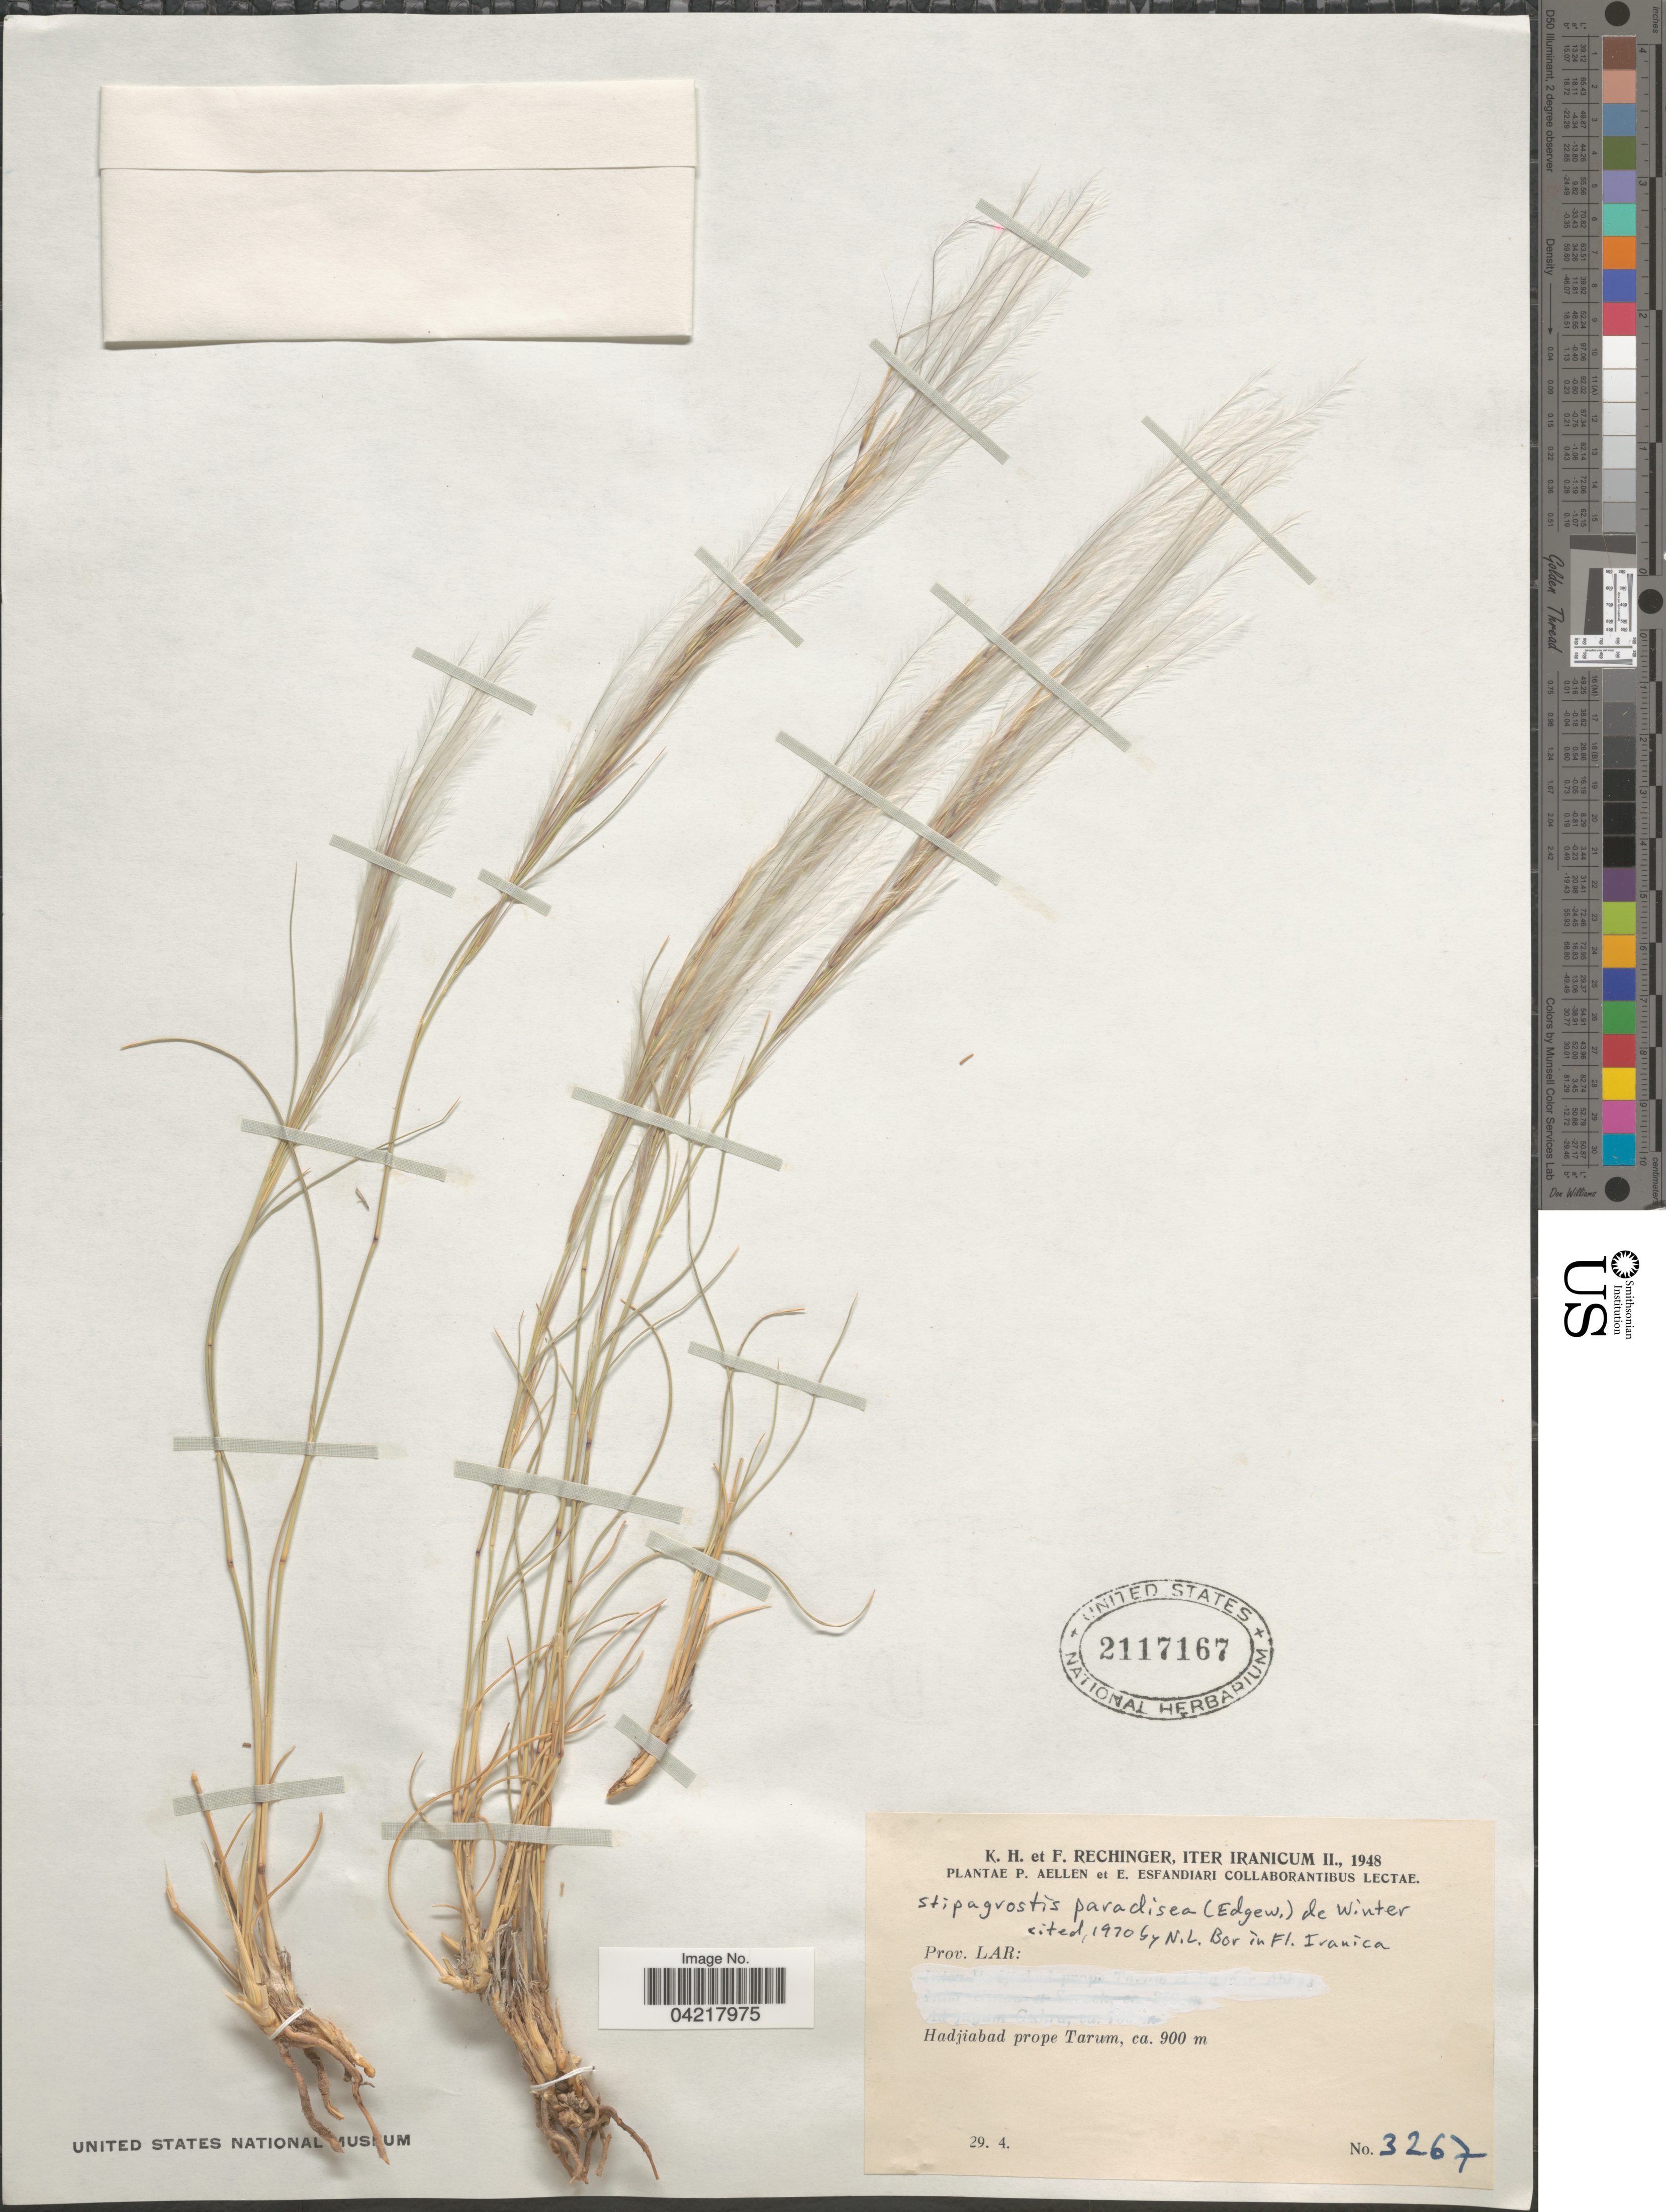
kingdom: Plantae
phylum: Tracheophyta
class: Liliopsida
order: Poales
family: Poaceae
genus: Stipagrostis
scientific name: Stipagrostis paradisea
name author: (Edgew.) De Winter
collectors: K. H. Rechinger & F. Rechinger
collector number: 3267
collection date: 1948-04-29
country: Iran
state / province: Hormozgan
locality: Iter Iranicum II, Prov. Lar: Hadjiabad prope Tarum.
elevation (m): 900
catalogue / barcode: US 2117167